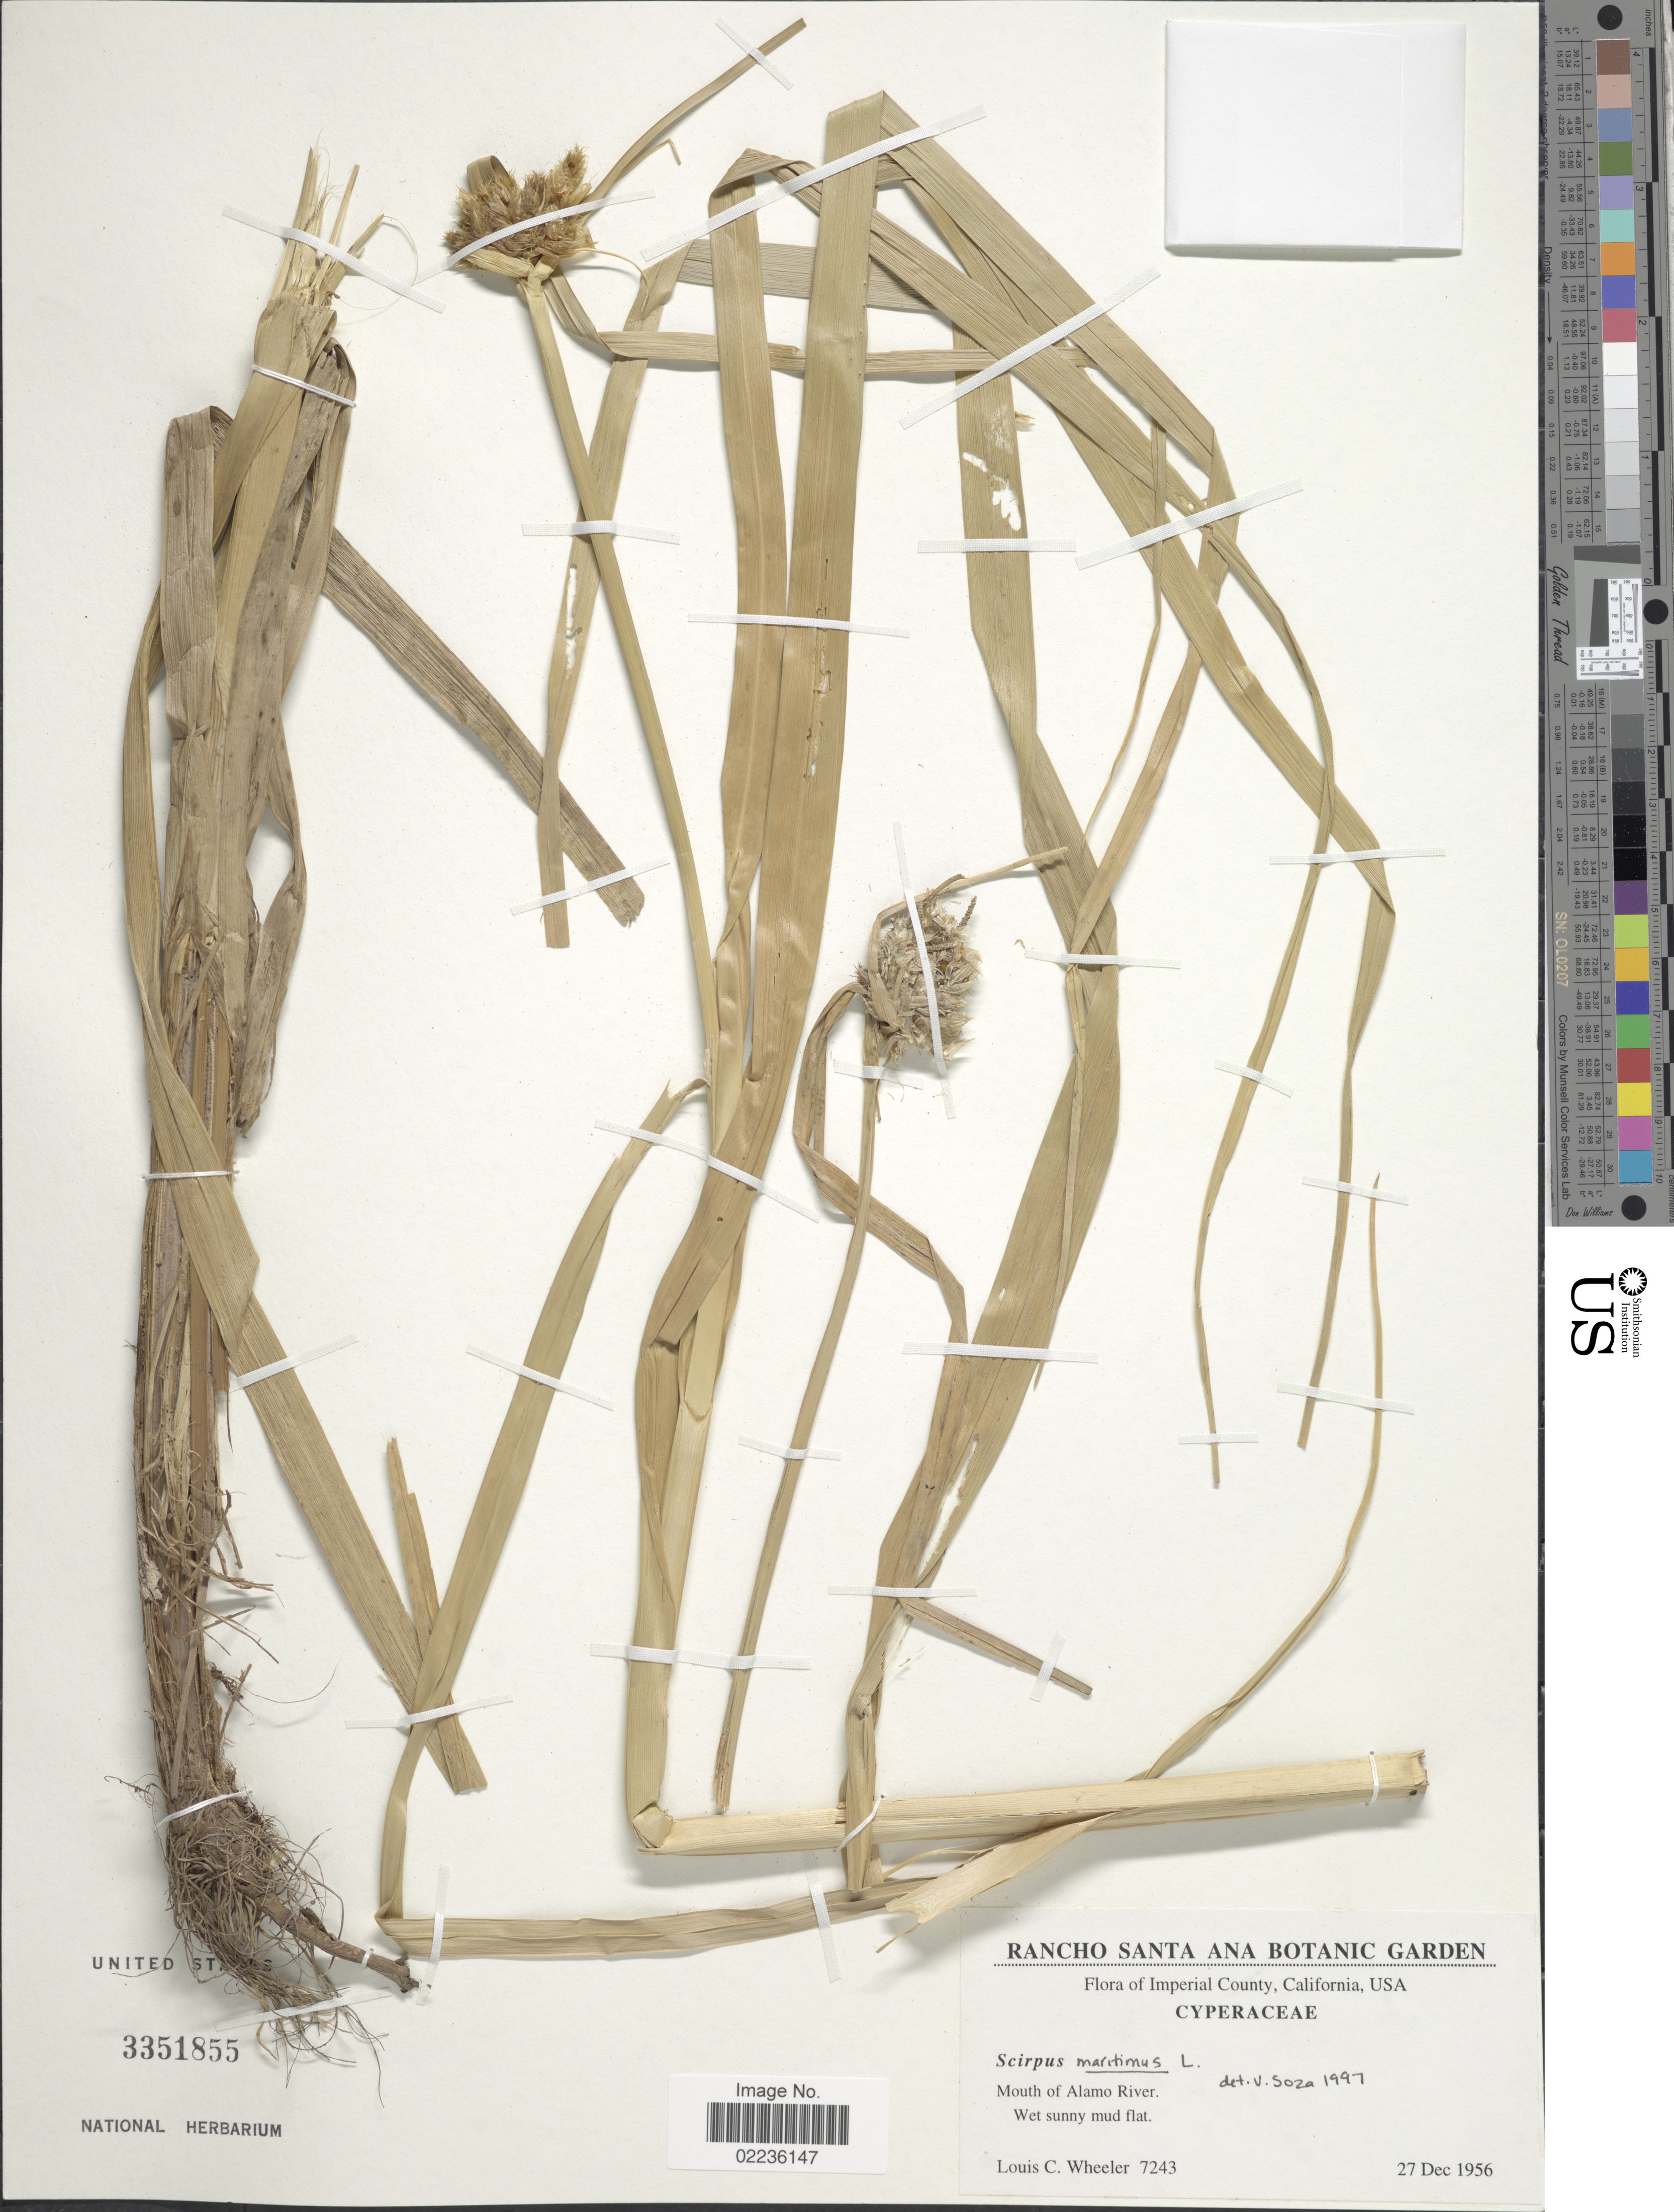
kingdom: Plantae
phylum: Tracheophyta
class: Liliopsida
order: Poales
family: Cyperaceae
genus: Bolboschoenus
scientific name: Bolboschoenus maritimus subsp. paludosus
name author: (A. Nelson) T. Koyama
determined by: Strong, M. T., (US), Smithsonian Institution - National Museum of Natural History (UNITED STATES)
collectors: L. C. Wheeler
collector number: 7243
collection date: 1956-12-27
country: United States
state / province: California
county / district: Imperial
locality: Imperial County, Mouth of Alamo River.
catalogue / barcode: US 3351855